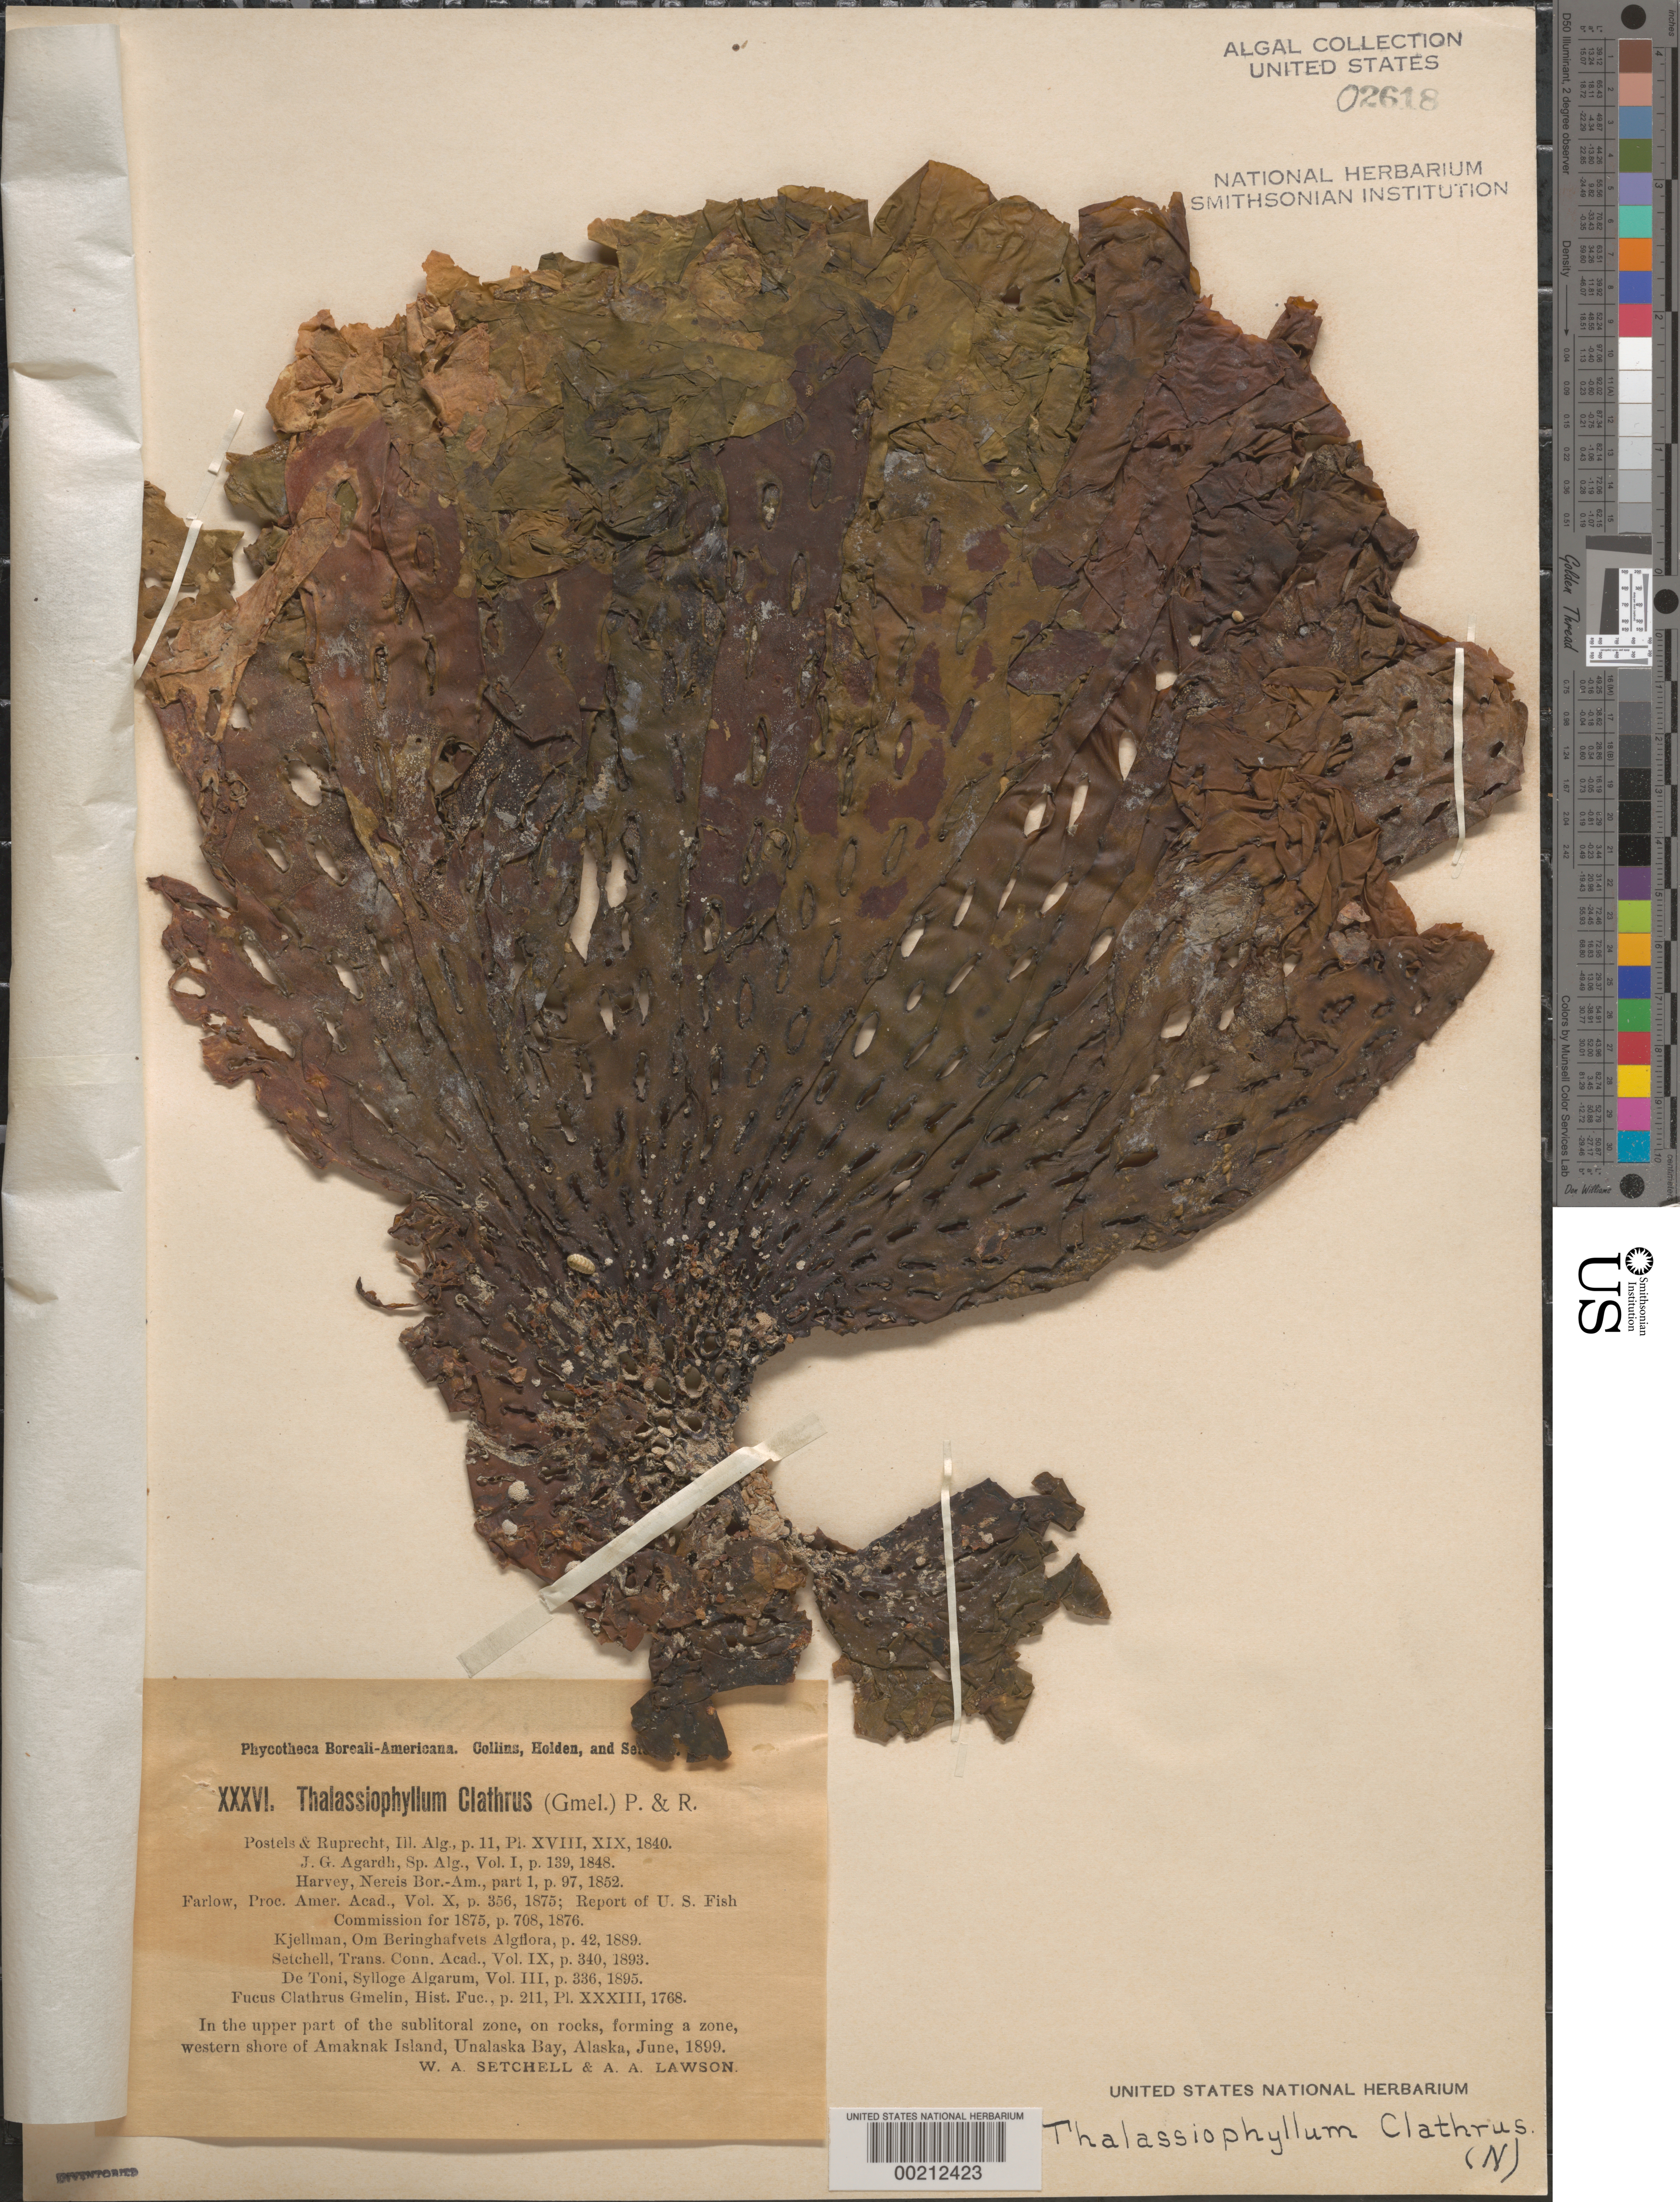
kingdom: Chromista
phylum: Ochrophyta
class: Phaeophyceae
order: Laminariales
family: Costariaceae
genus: Thalassiophyllum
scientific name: Thalassiophyllum clathrus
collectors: W. Setchell & A. A. Lawson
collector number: PB-A Xxxvi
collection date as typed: Jun 1899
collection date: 1899-06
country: United States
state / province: Alaska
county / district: Aleutian Islands Division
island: Unalaska Island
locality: Amaknak Island, Unalaska Bay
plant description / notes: Collins, Holden & Setchell, Phycotheca Boreali-Americana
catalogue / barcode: US 2618